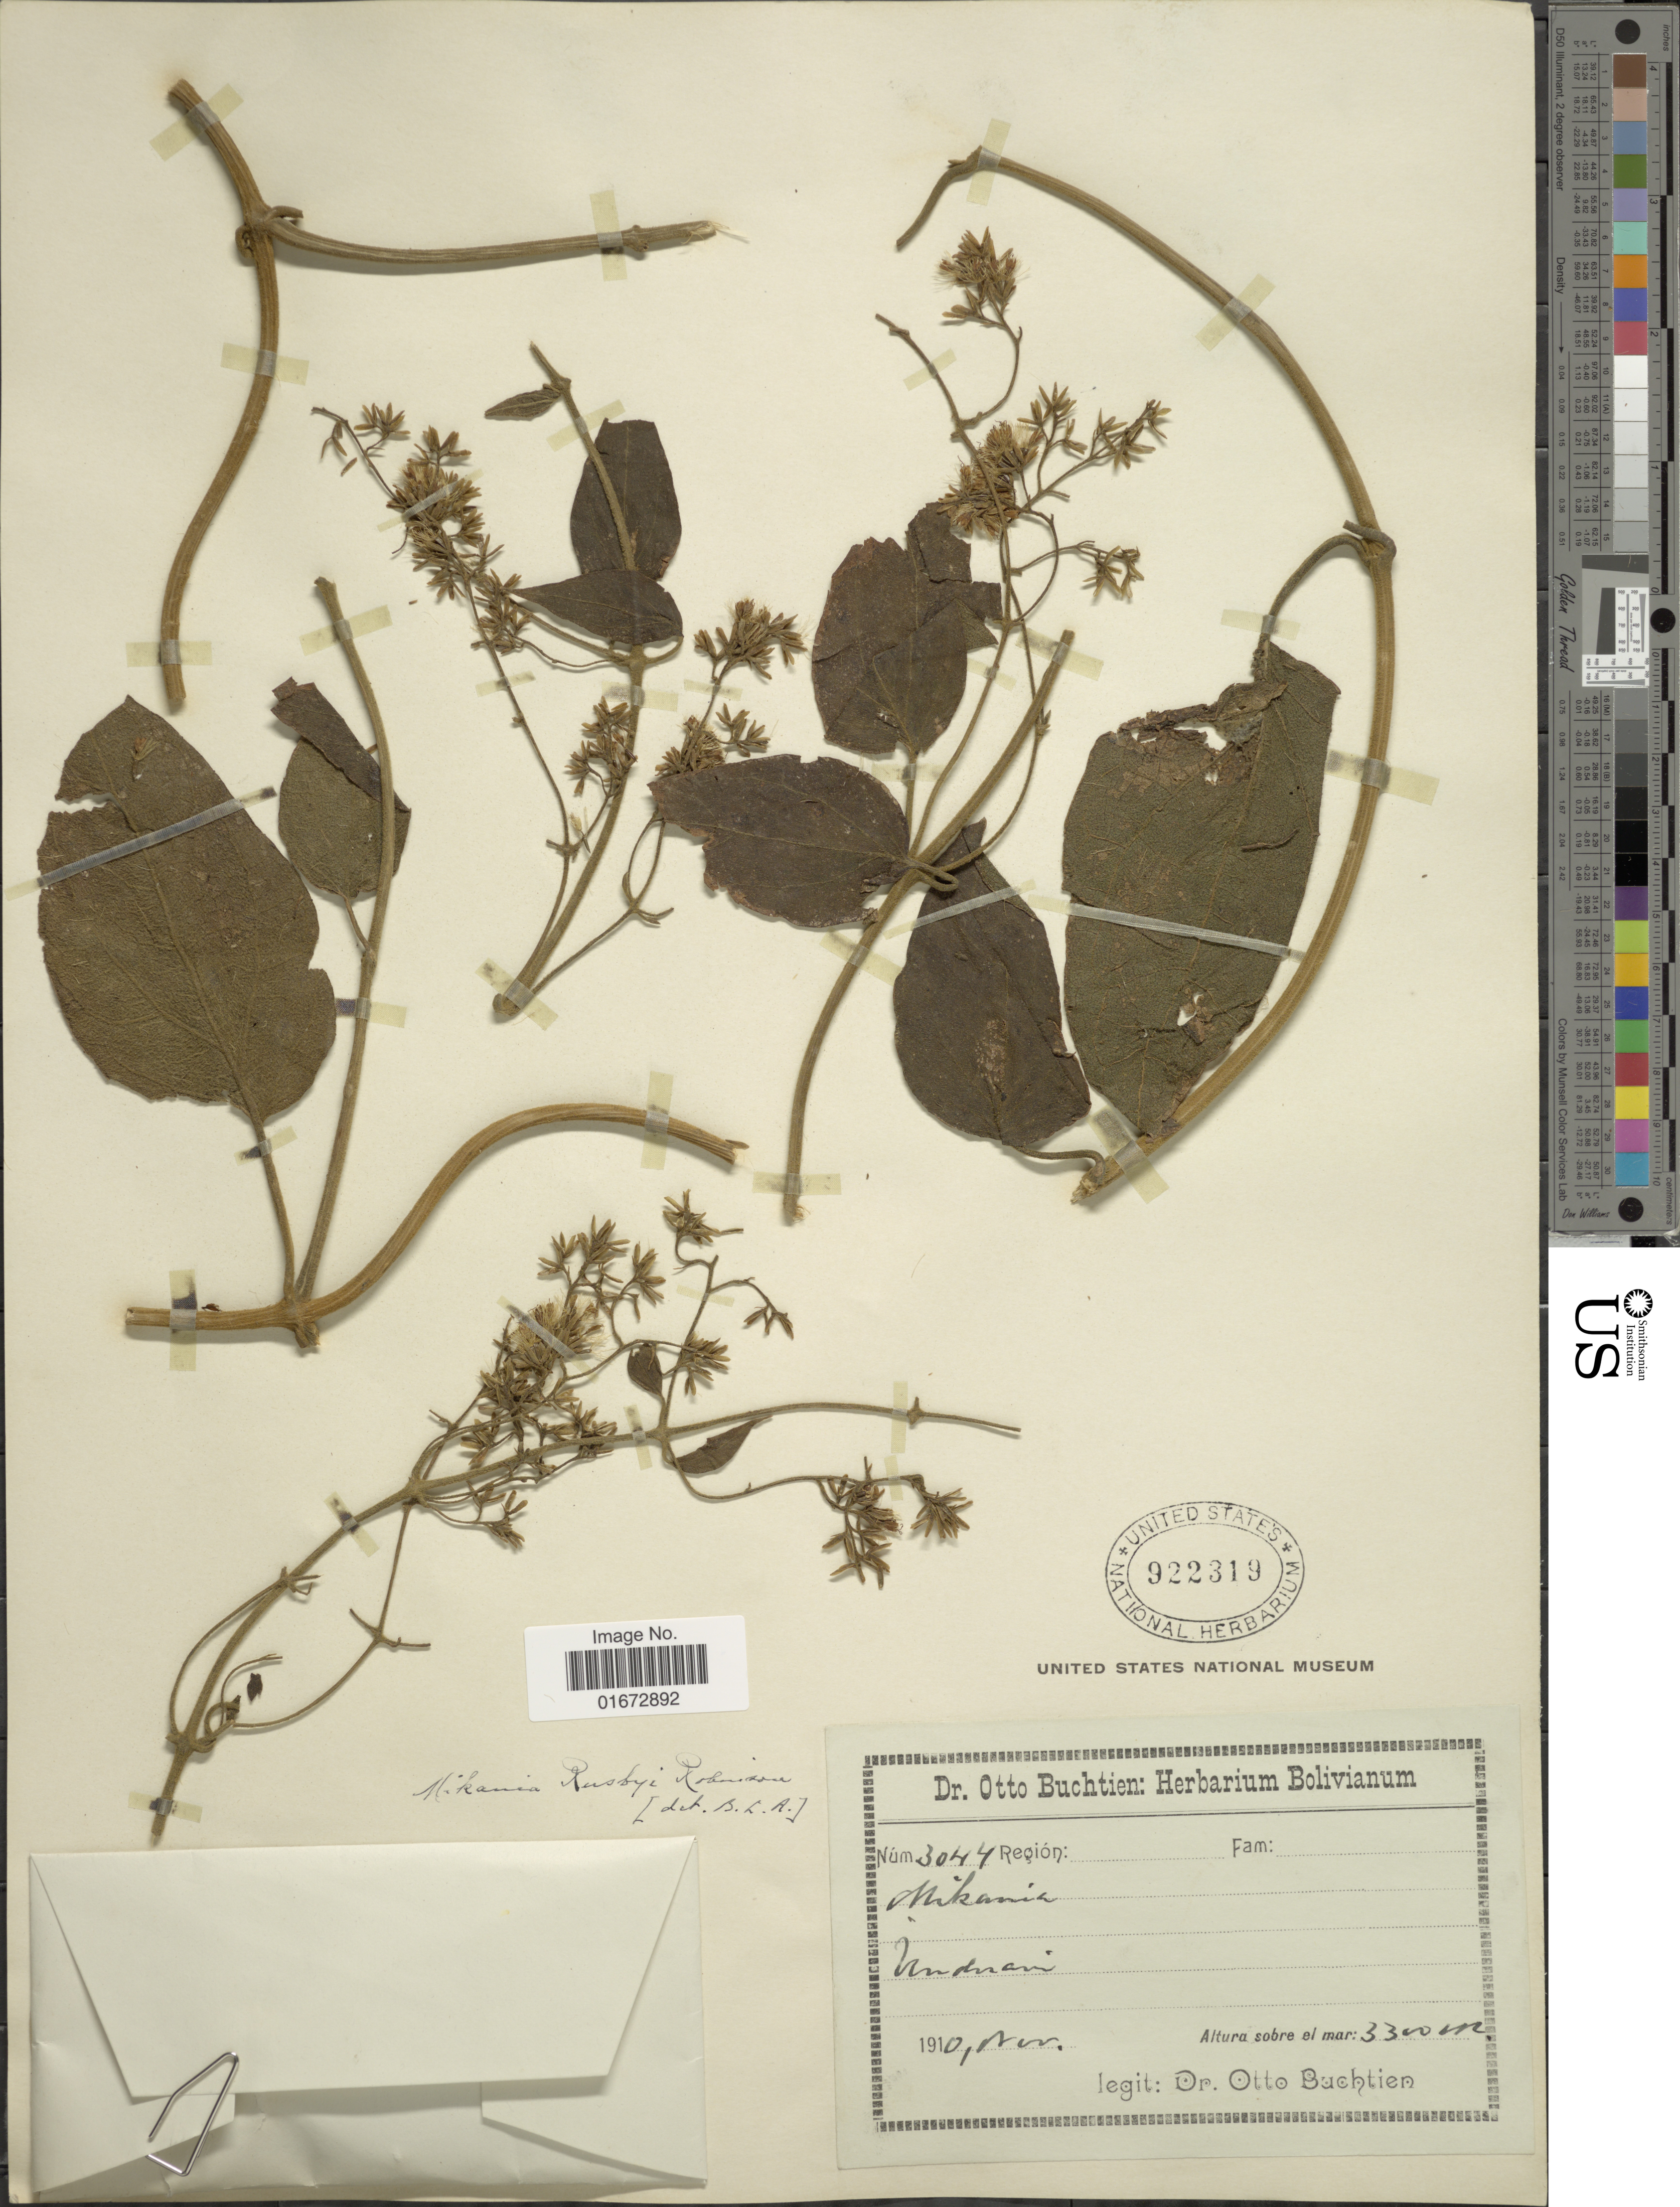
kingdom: Plantae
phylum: Tracheophyta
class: Magnoliopsida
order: Asterales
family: Asteraceae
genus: Mikania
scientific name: Mikania rusbyi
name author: B.L. Rob.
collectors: O. Buchtien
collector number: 3044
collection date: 1910-11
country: Bolivia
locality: Unduavi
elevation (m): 3300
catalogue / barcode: US 922319